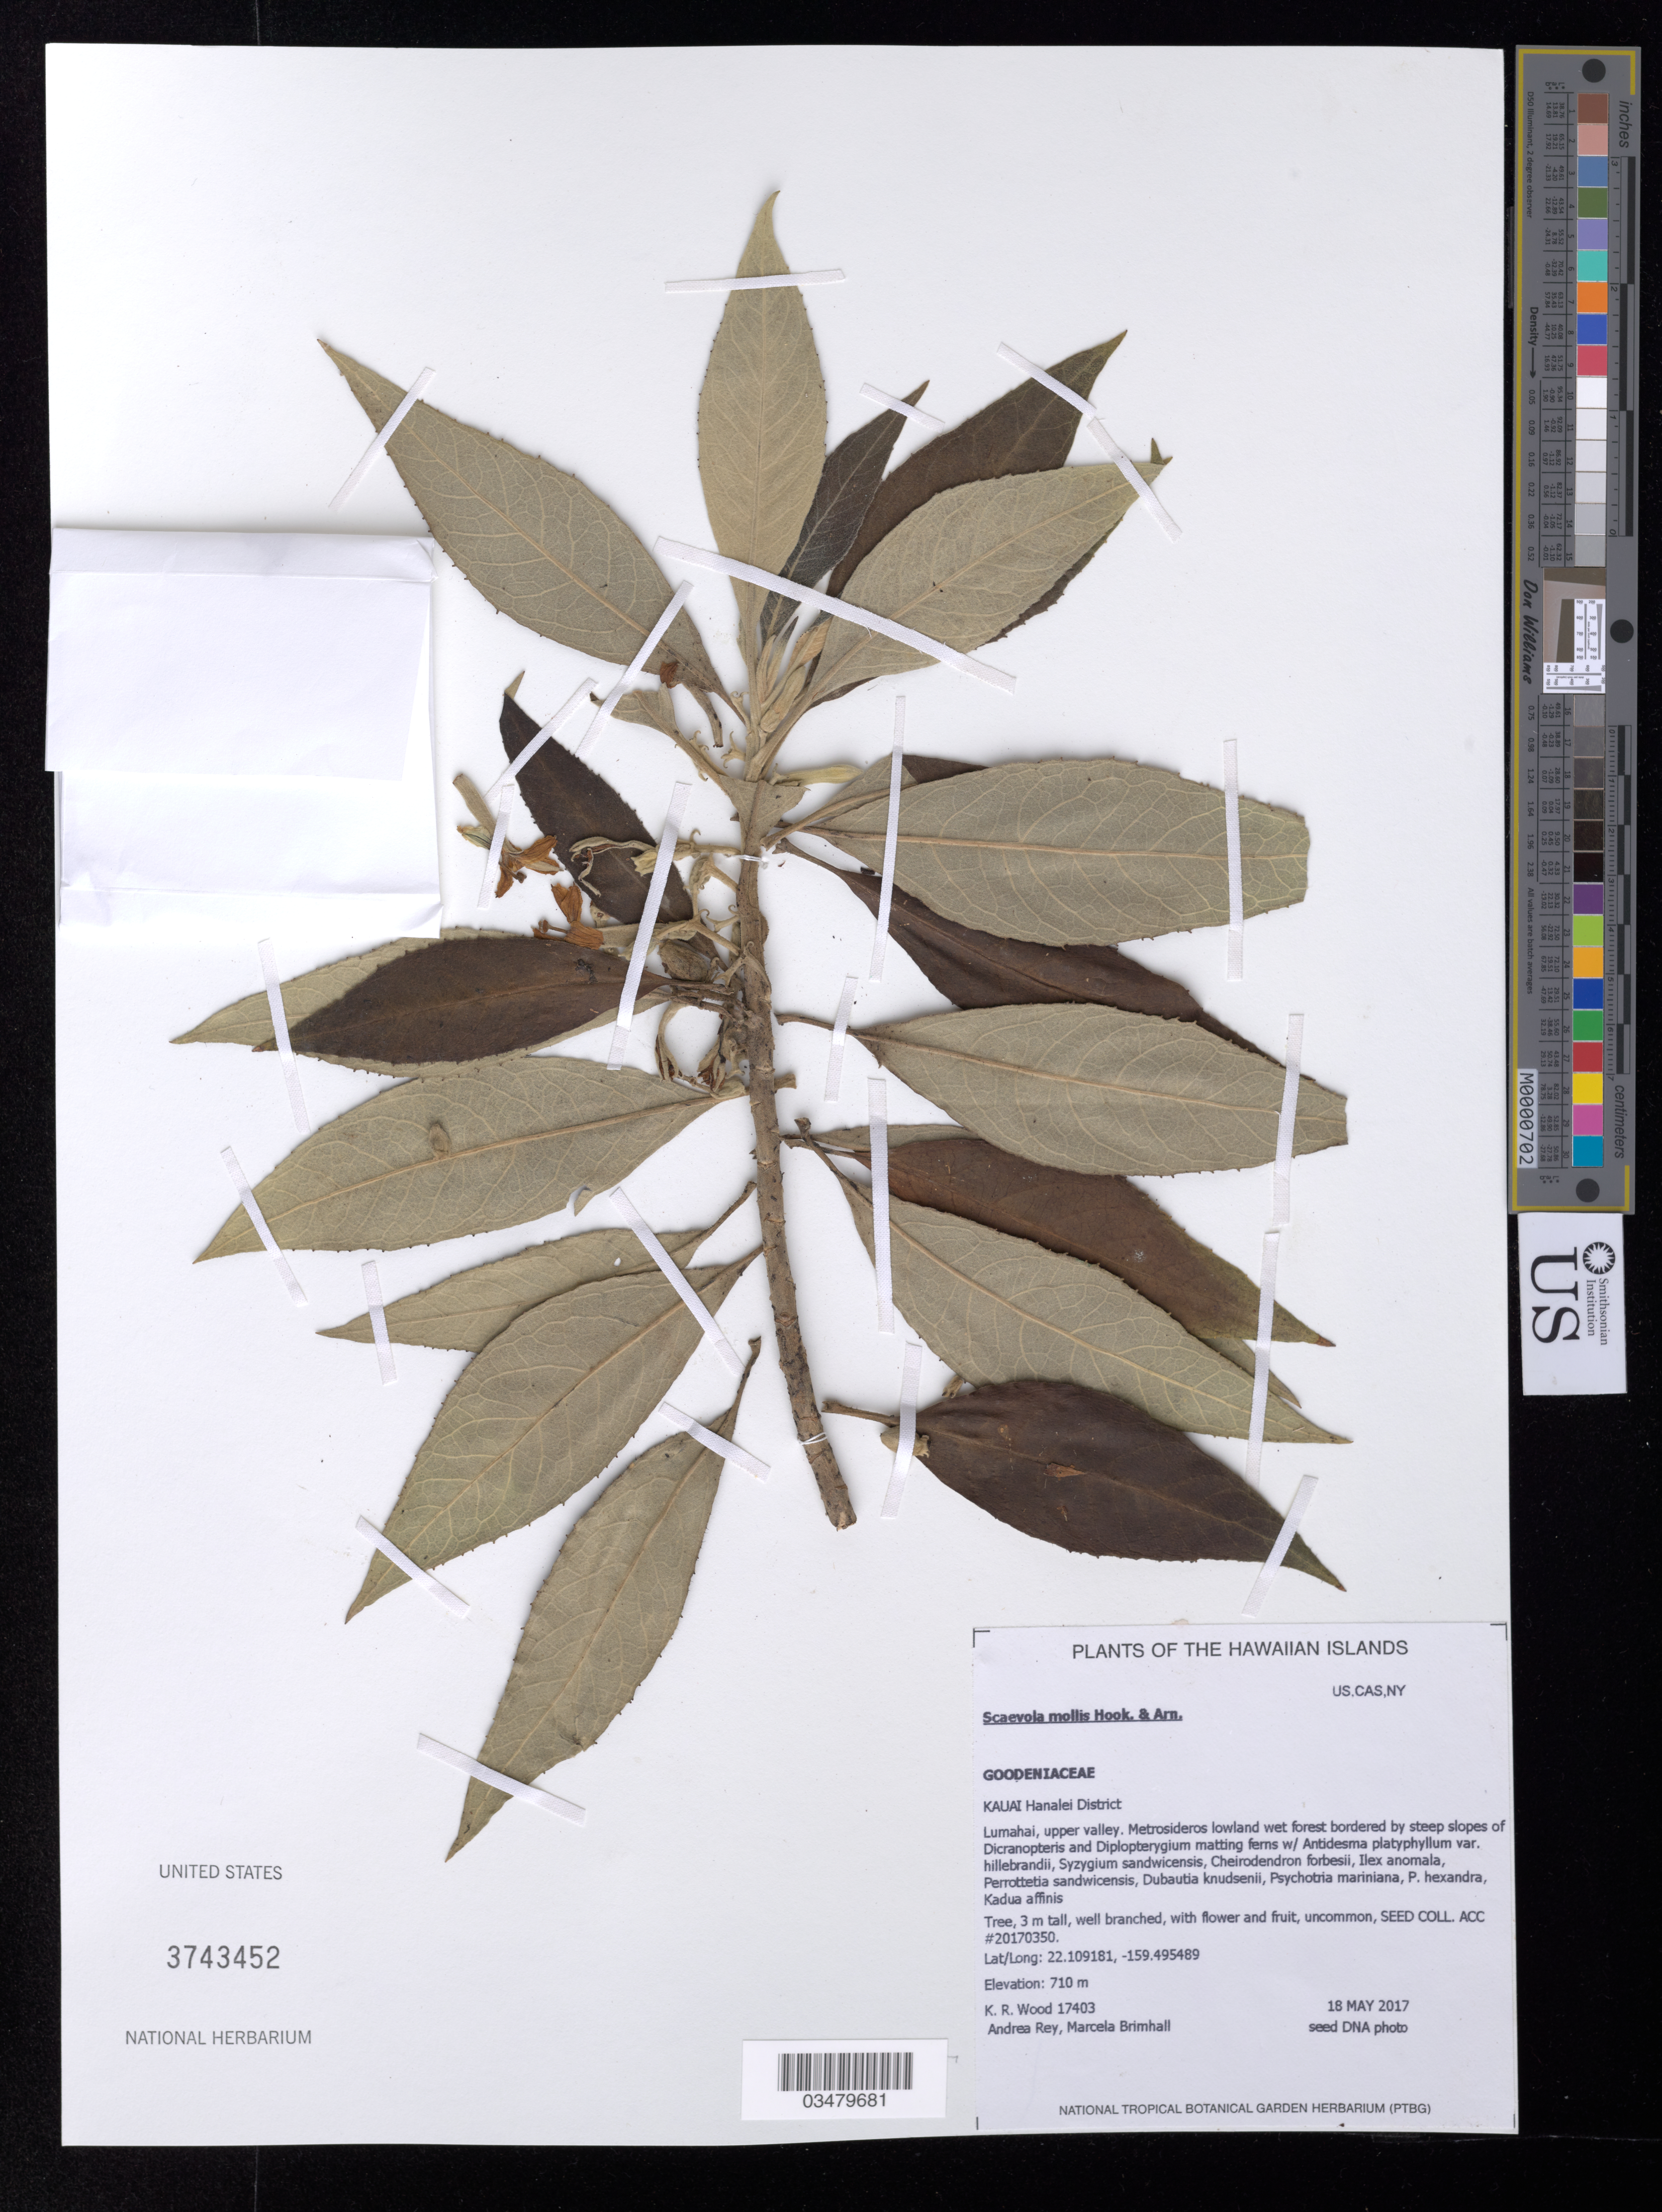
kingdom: Plantae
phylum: Tracheophyta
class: Magnoliopsida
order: Asterales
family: Goodeniaceae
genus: Scaevola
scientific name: Scaevola mollis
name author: Hook. & Arn.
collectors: K. R. Wood, N. Barca, C. Statler, A. Rey & M. Brimhall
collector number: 17403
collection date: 2017-05-18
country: United States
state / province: Hawaii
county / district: Kauai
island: Kaua'i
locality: Hanalei District, Lumahai, upper valley.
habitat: Lowland wet forest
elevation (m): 710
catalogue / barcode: US 3743452